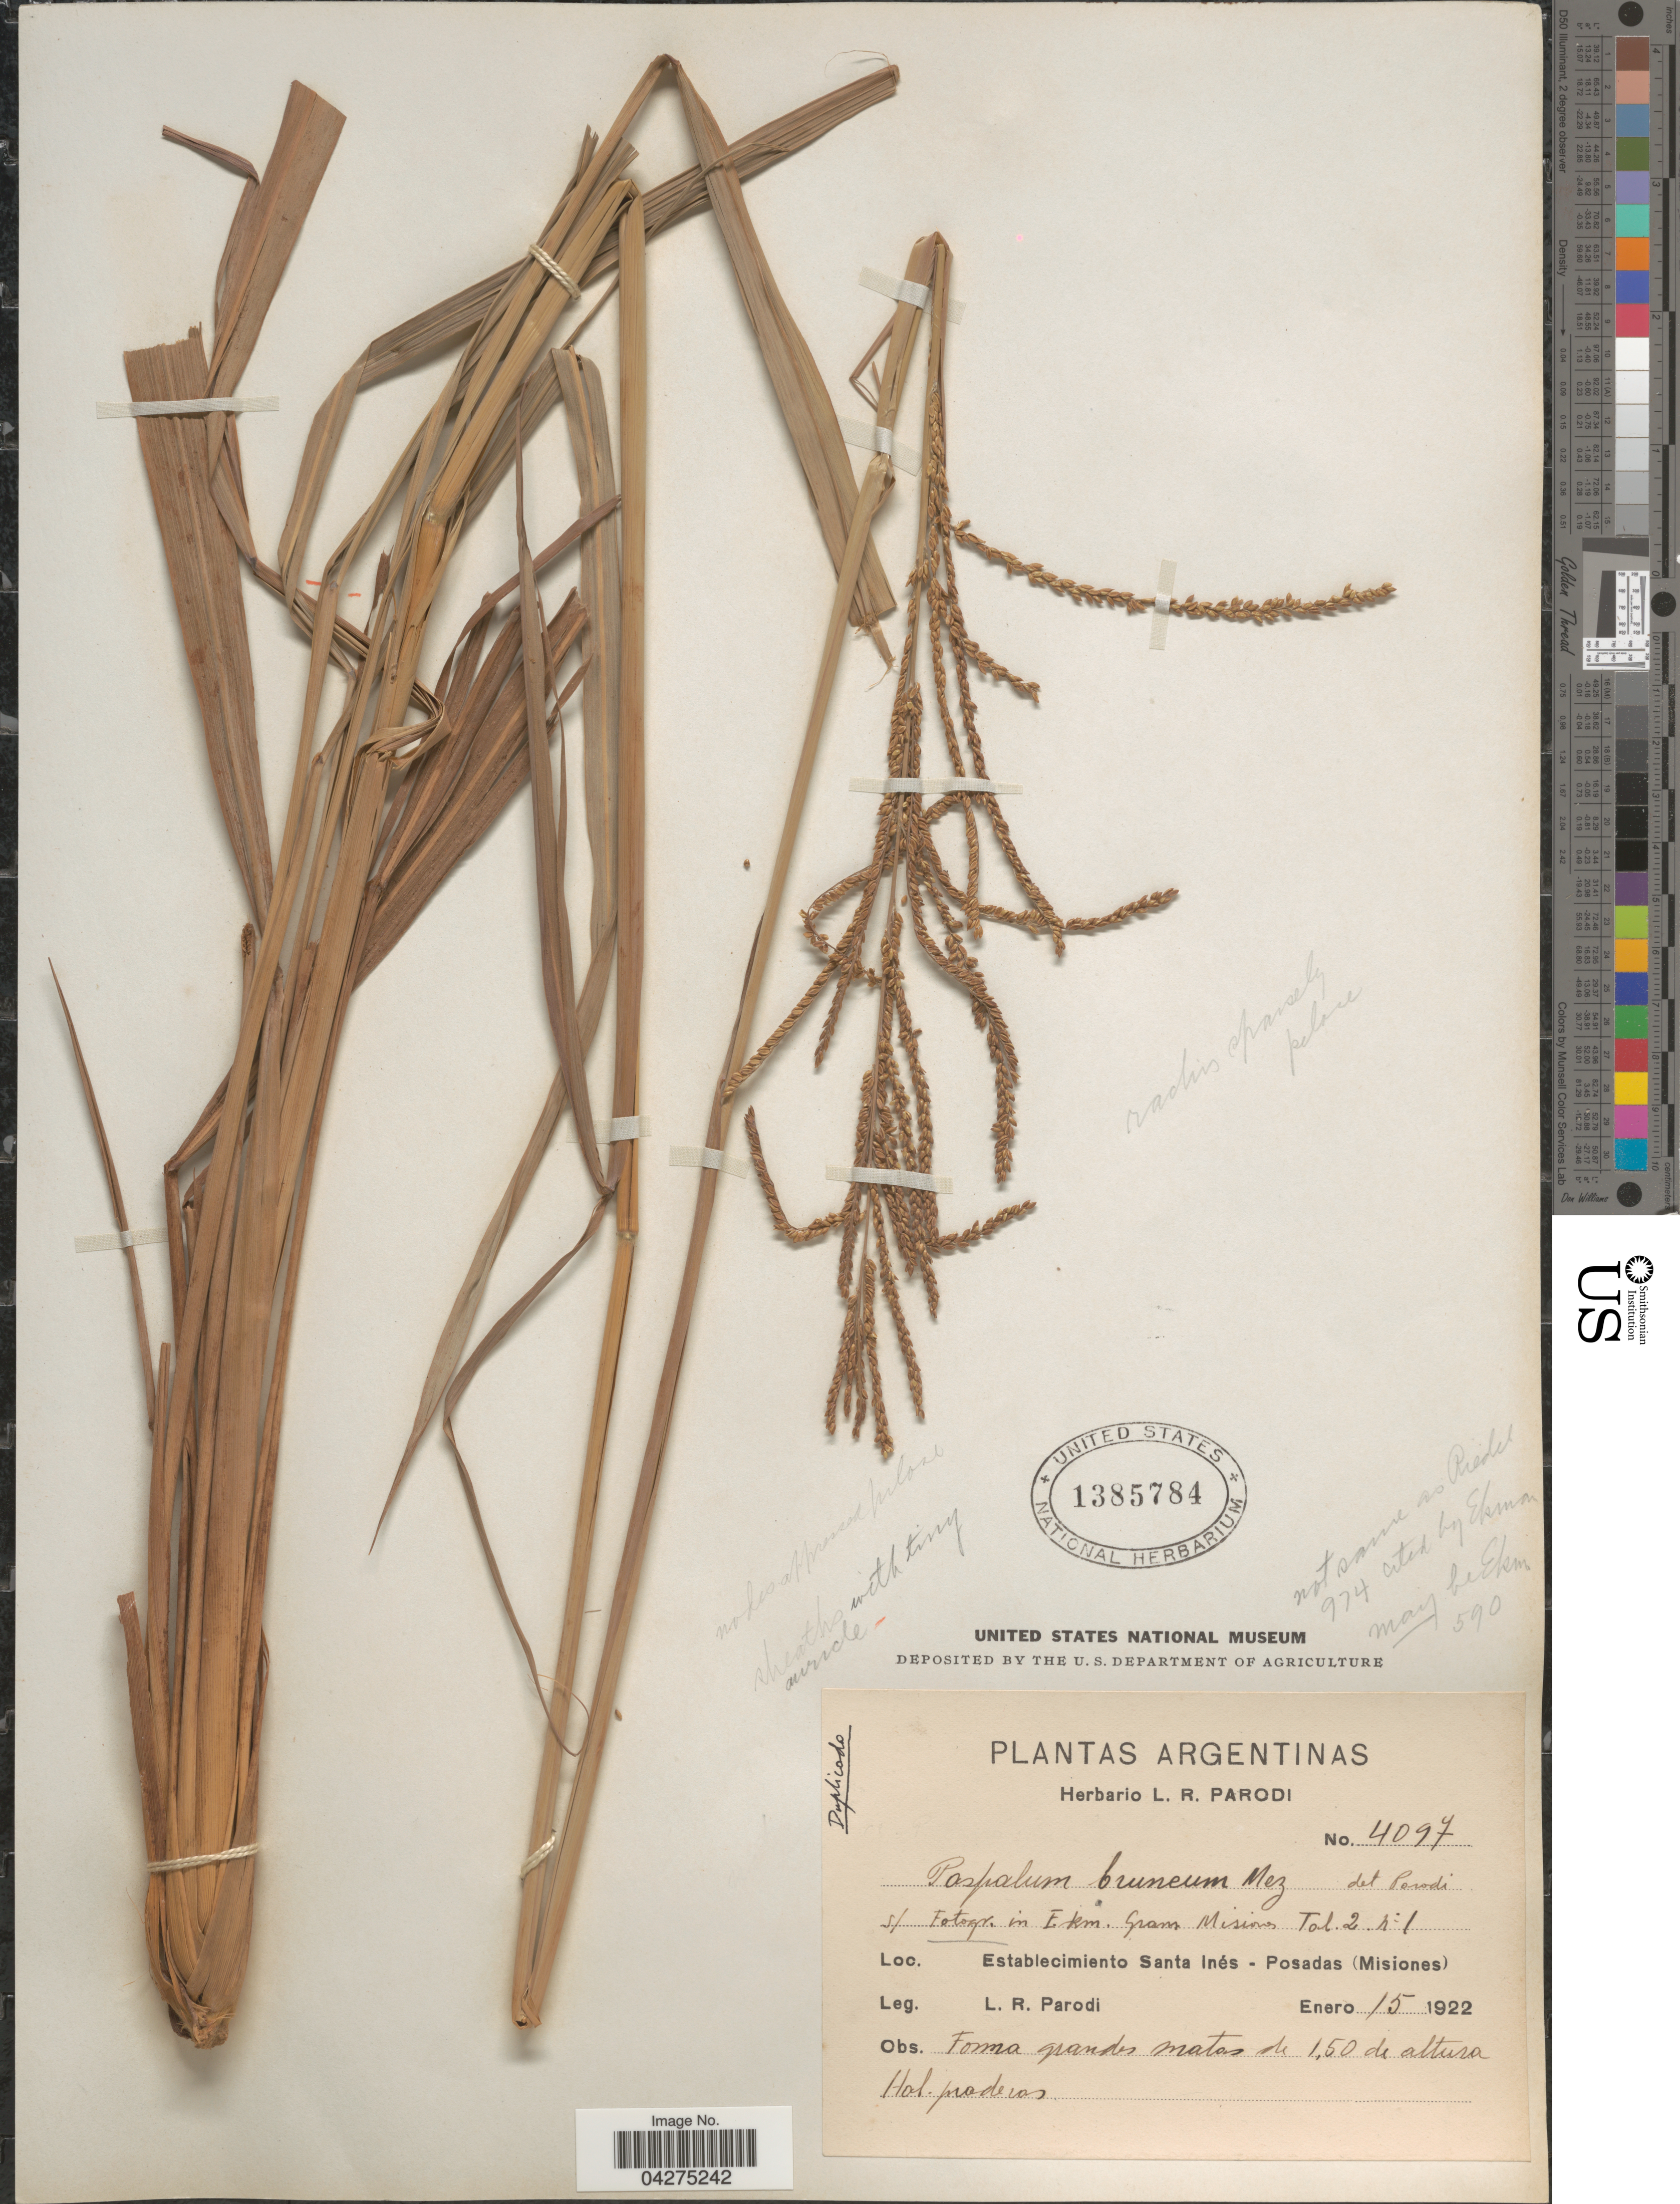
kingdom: Plantae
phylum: Tracheophyta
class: Liliopsida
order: Poales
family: Poaceae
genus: Paspalum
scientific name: Paspalum quarinii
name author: Morrone & Zuloaga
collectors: L. R. Parodi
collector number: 4097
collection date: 1922-01-15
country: Argentina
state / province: Misiones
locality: Estabiecimiento Santa Inés - Posadas (Misiones).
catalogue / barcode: US 1385784